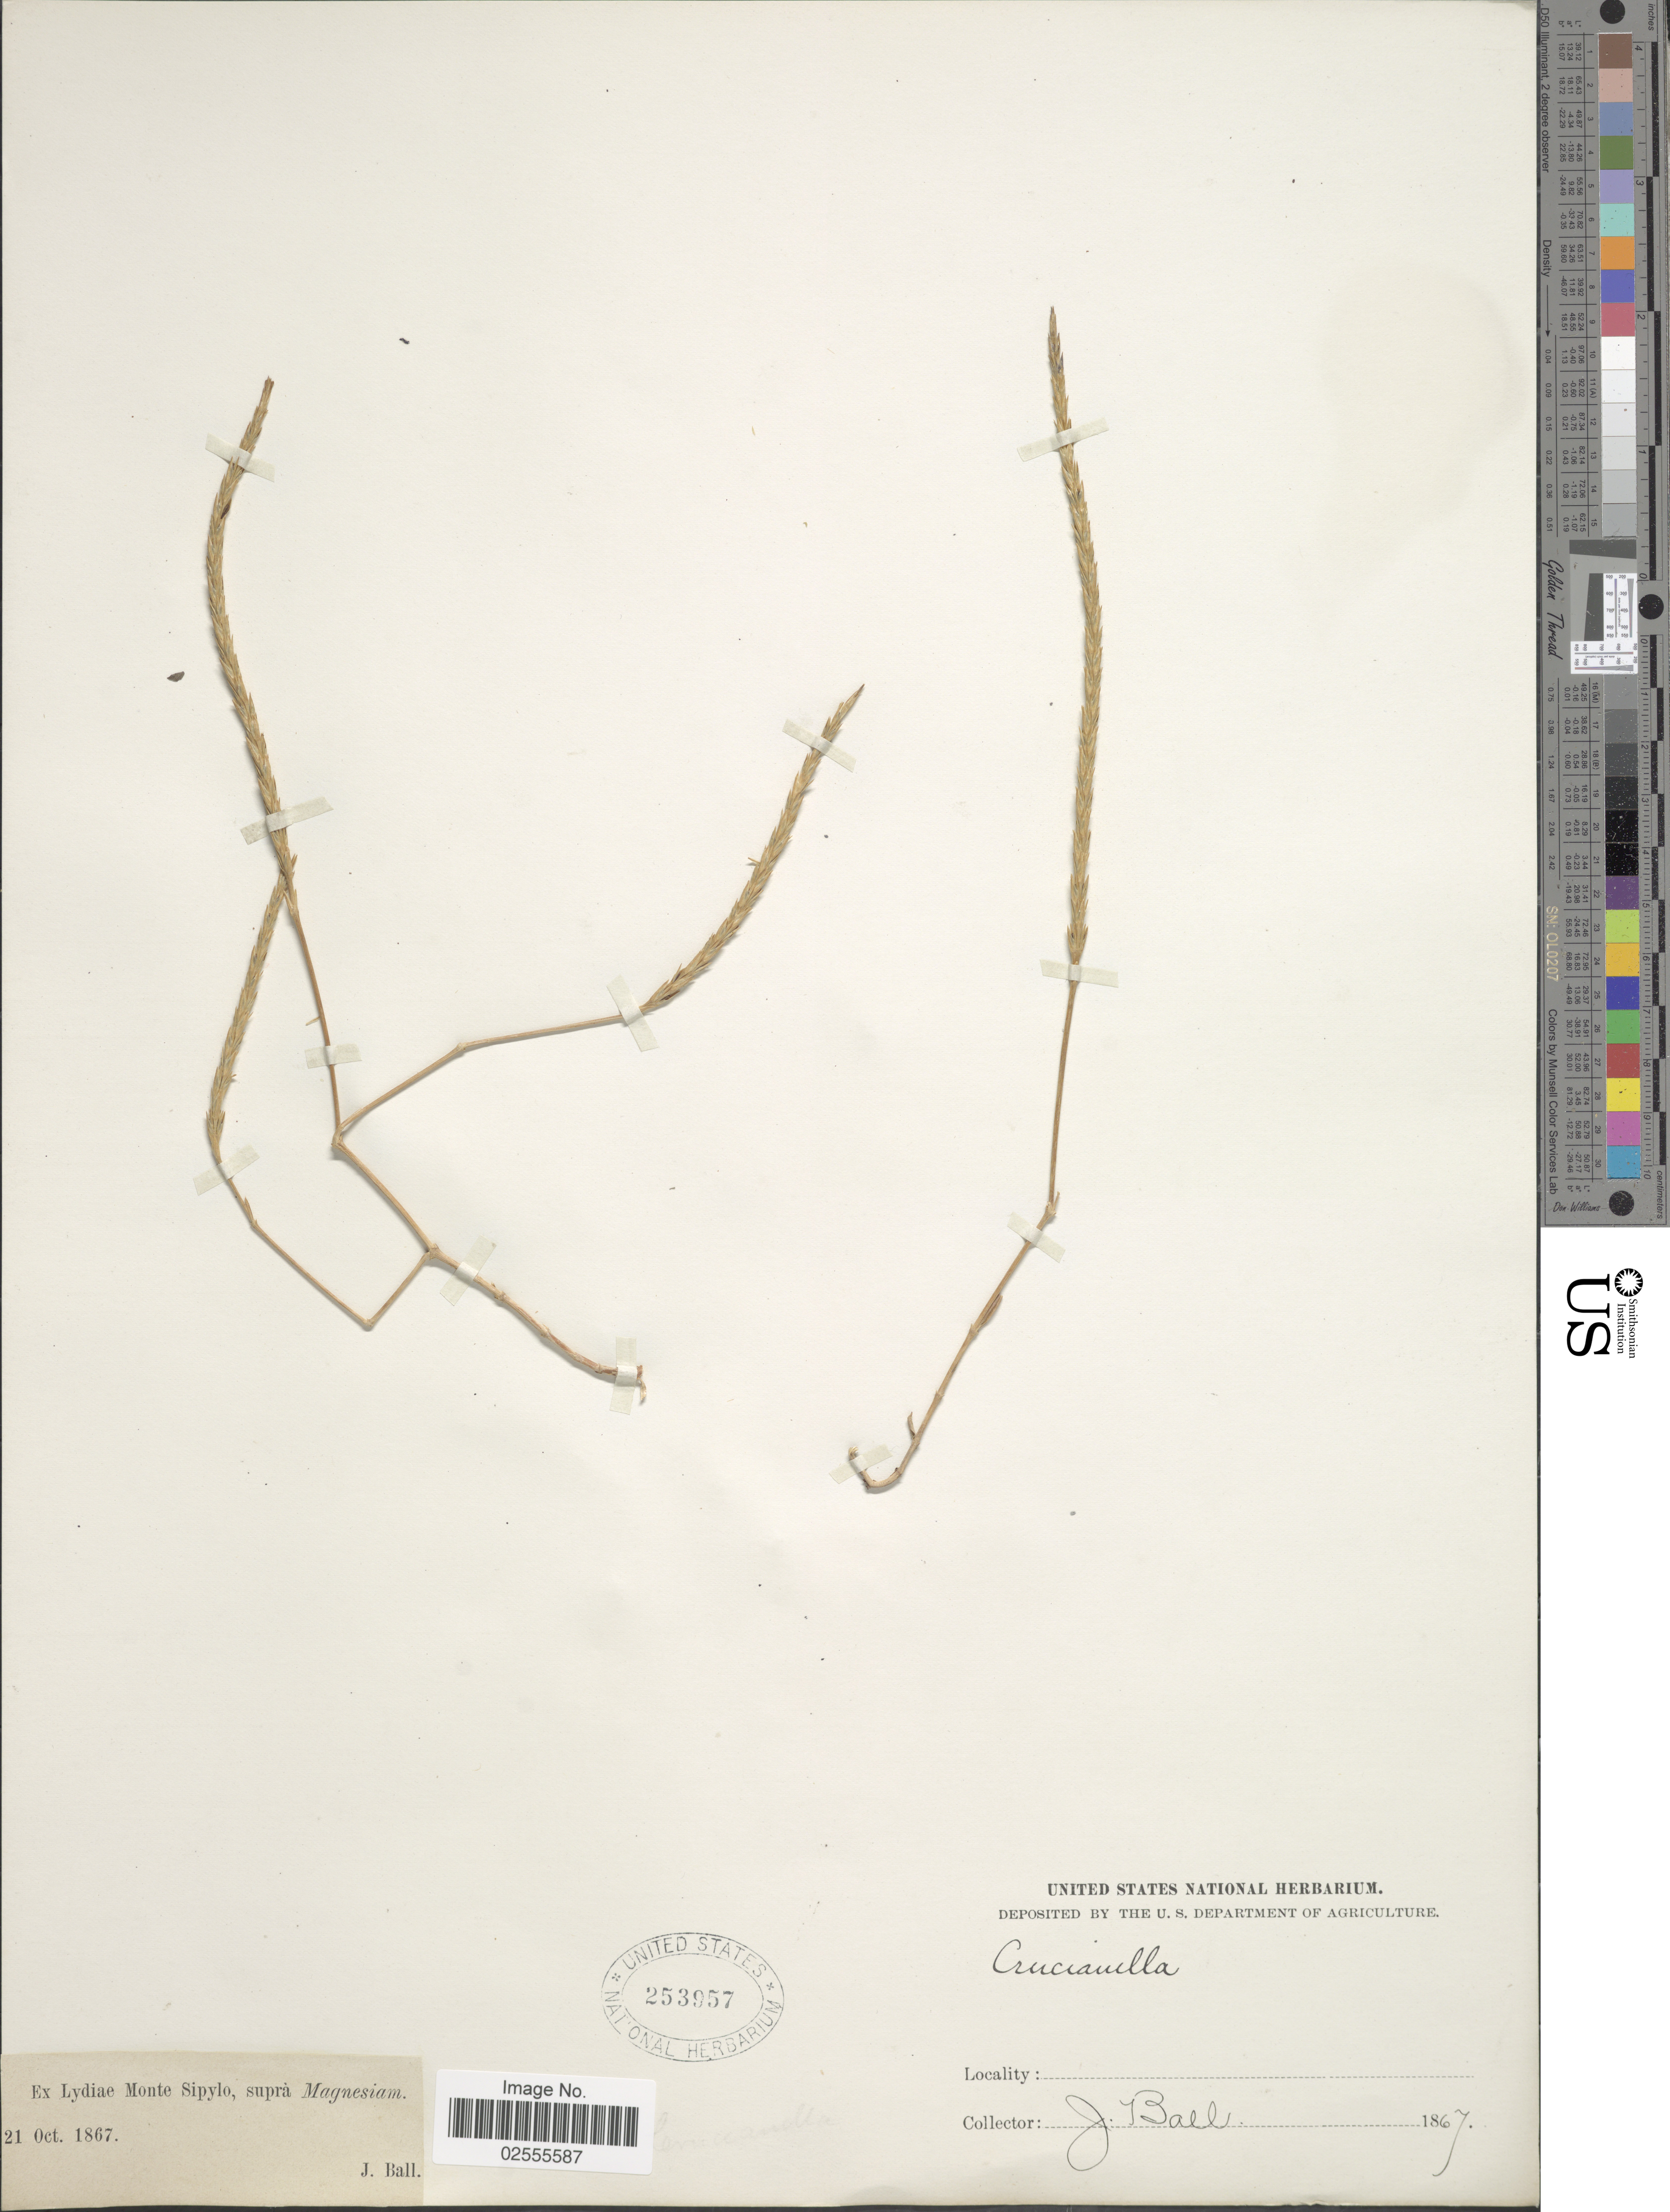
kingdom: Plantae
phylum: Tracheophyta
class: Magnoliopsida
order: Gentianales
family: Rubiaceae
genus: Crucianella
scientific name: Crucianella sp.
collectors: J. Ball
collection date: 1867-10-21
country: Turkey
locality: Ex Lydiae Monte Sipylo, supra Magnesiam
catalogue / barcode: US 253957